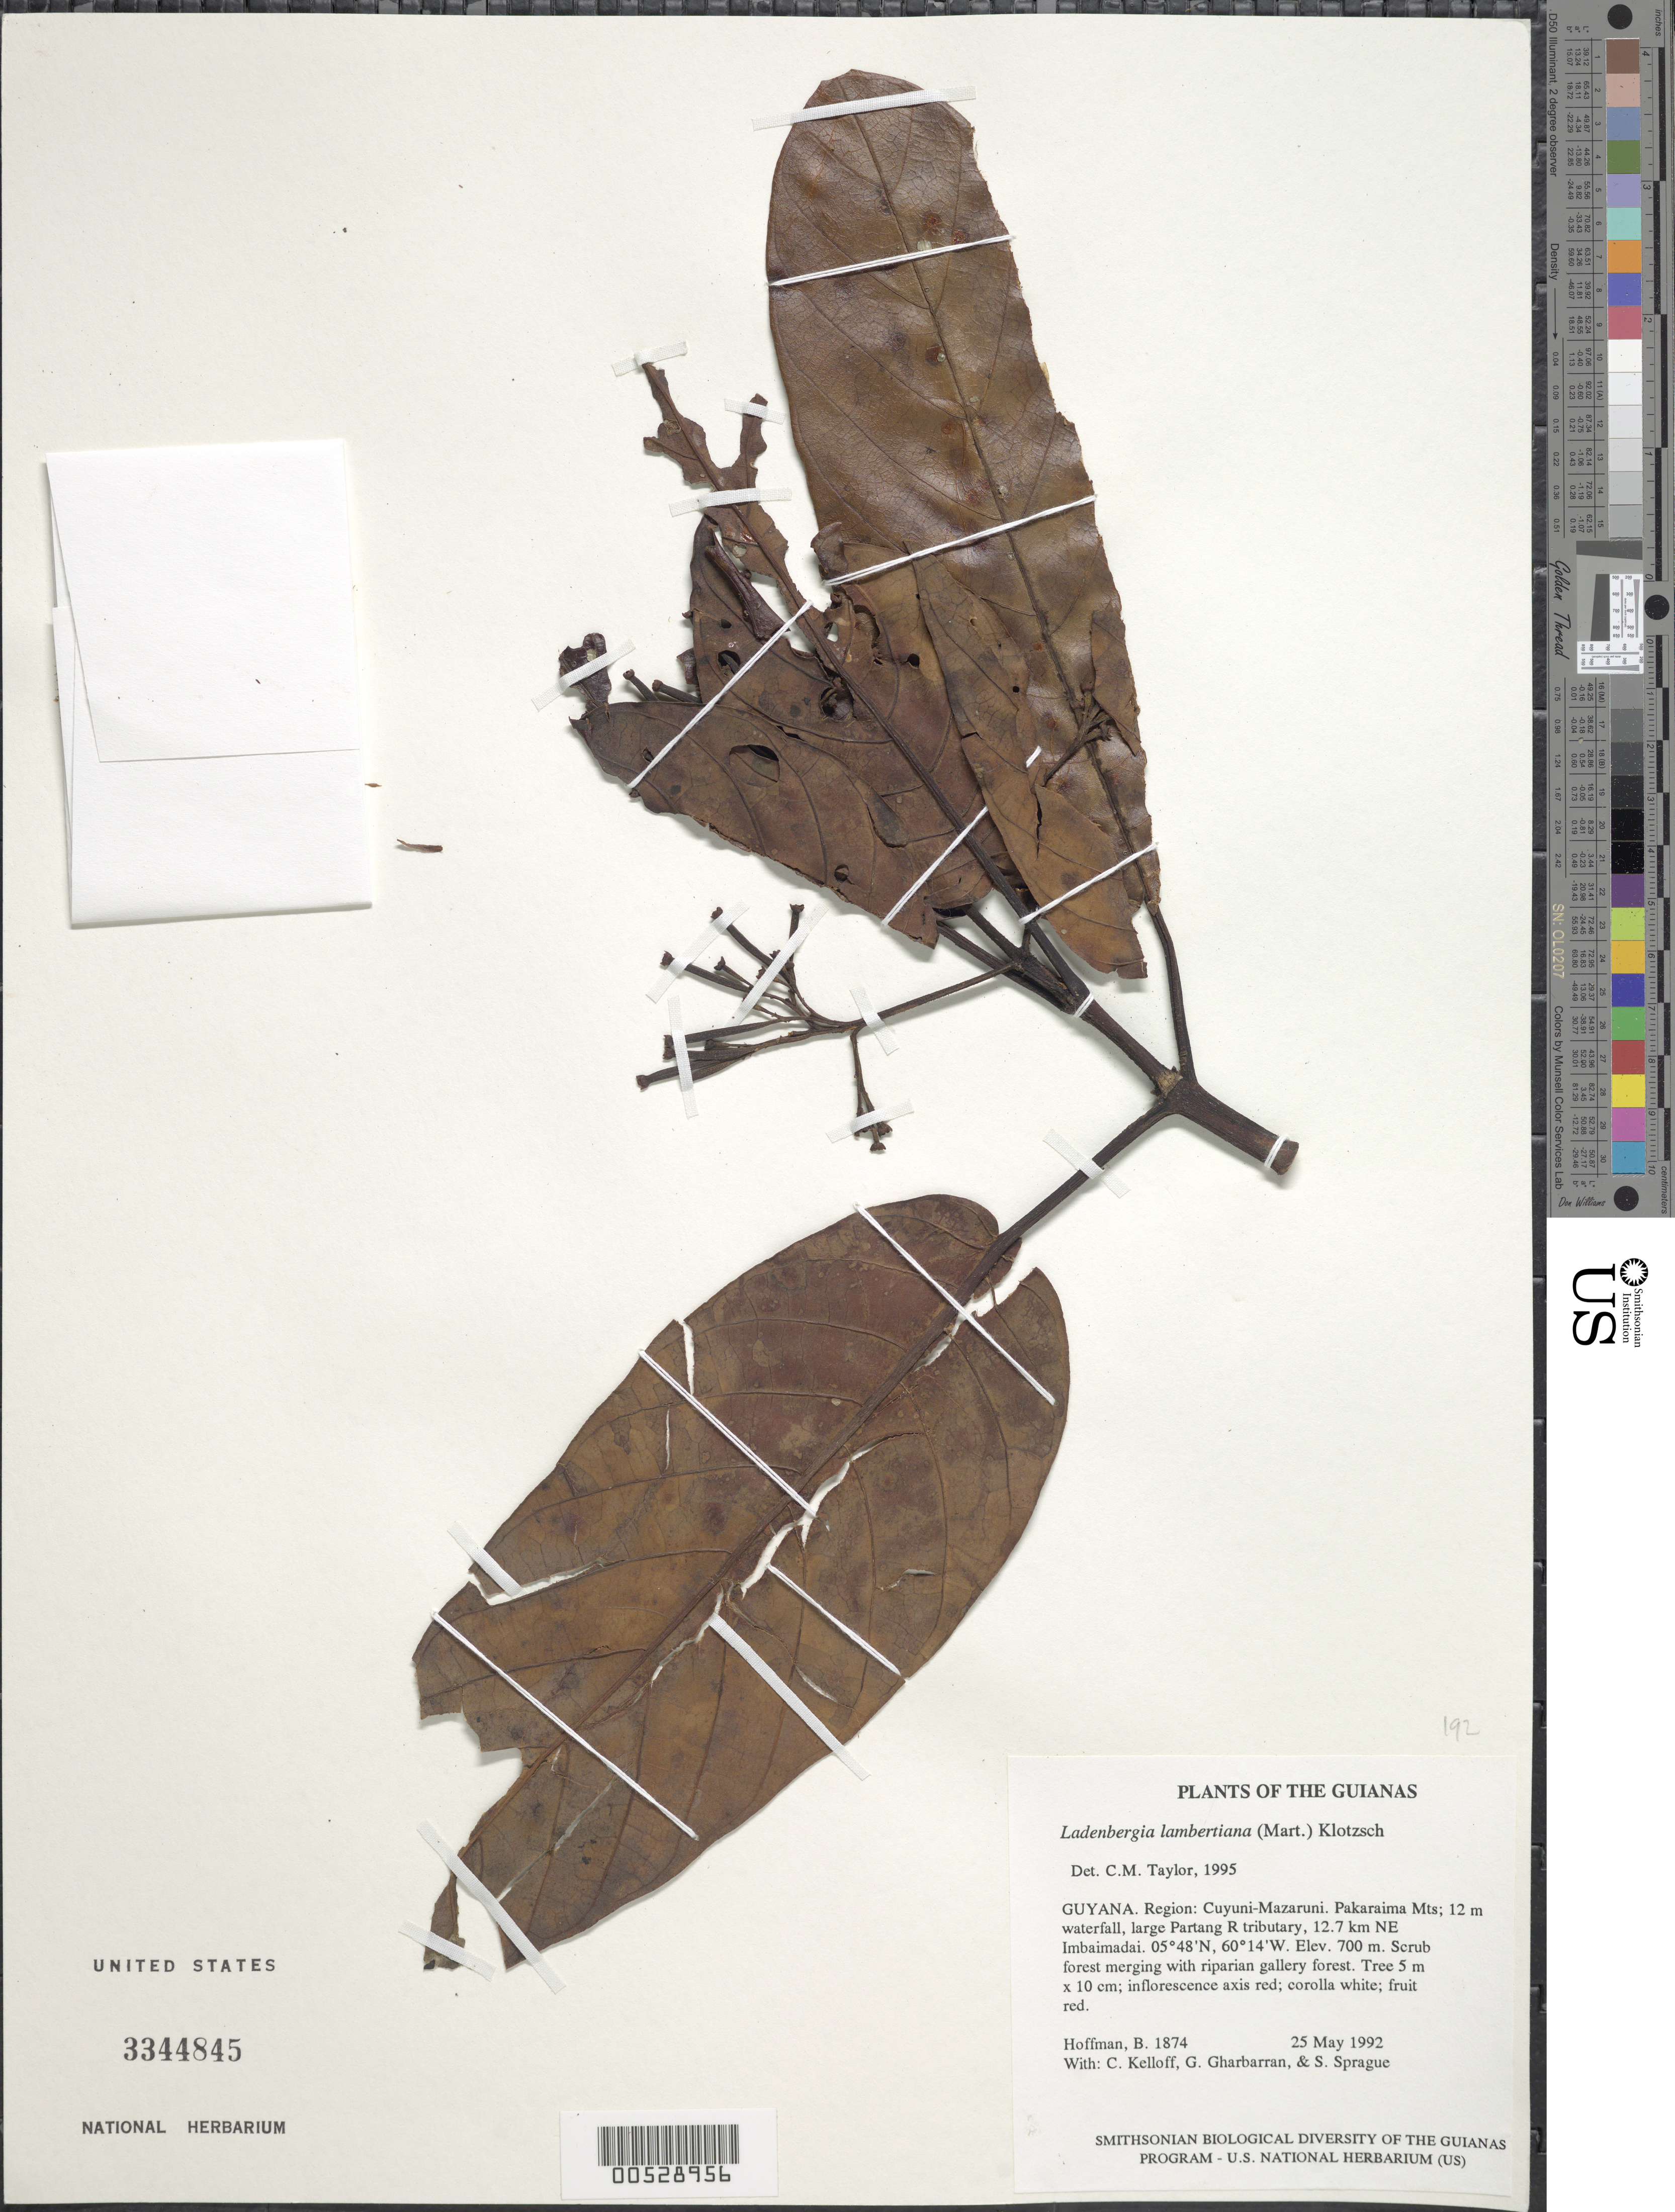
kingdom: Plantae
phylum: Tracheophyta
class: Magnoliopsida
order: Gentianales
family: Rubiaceae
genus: Ladenbergia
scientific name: Ladenbergia lambertiana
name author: (A. Braun ex Mart.) Klotzsch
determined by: Taylor, Charlotte M.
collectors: B. Hoffman, C. L. Kelloff, G. Gharbarran & S. Sprague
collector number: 1874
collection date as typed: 25 May 1992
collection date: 1992-05-25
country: Guyana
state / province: Cuyuni-Mazaruni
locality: Pakaraima Mts; 12 m waterfall, large Partang River tributary, 12.7 km NE of Imbaimadai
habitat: Scrub forest merging with riparian gallery forest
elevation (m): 700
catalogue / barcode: US 3344845